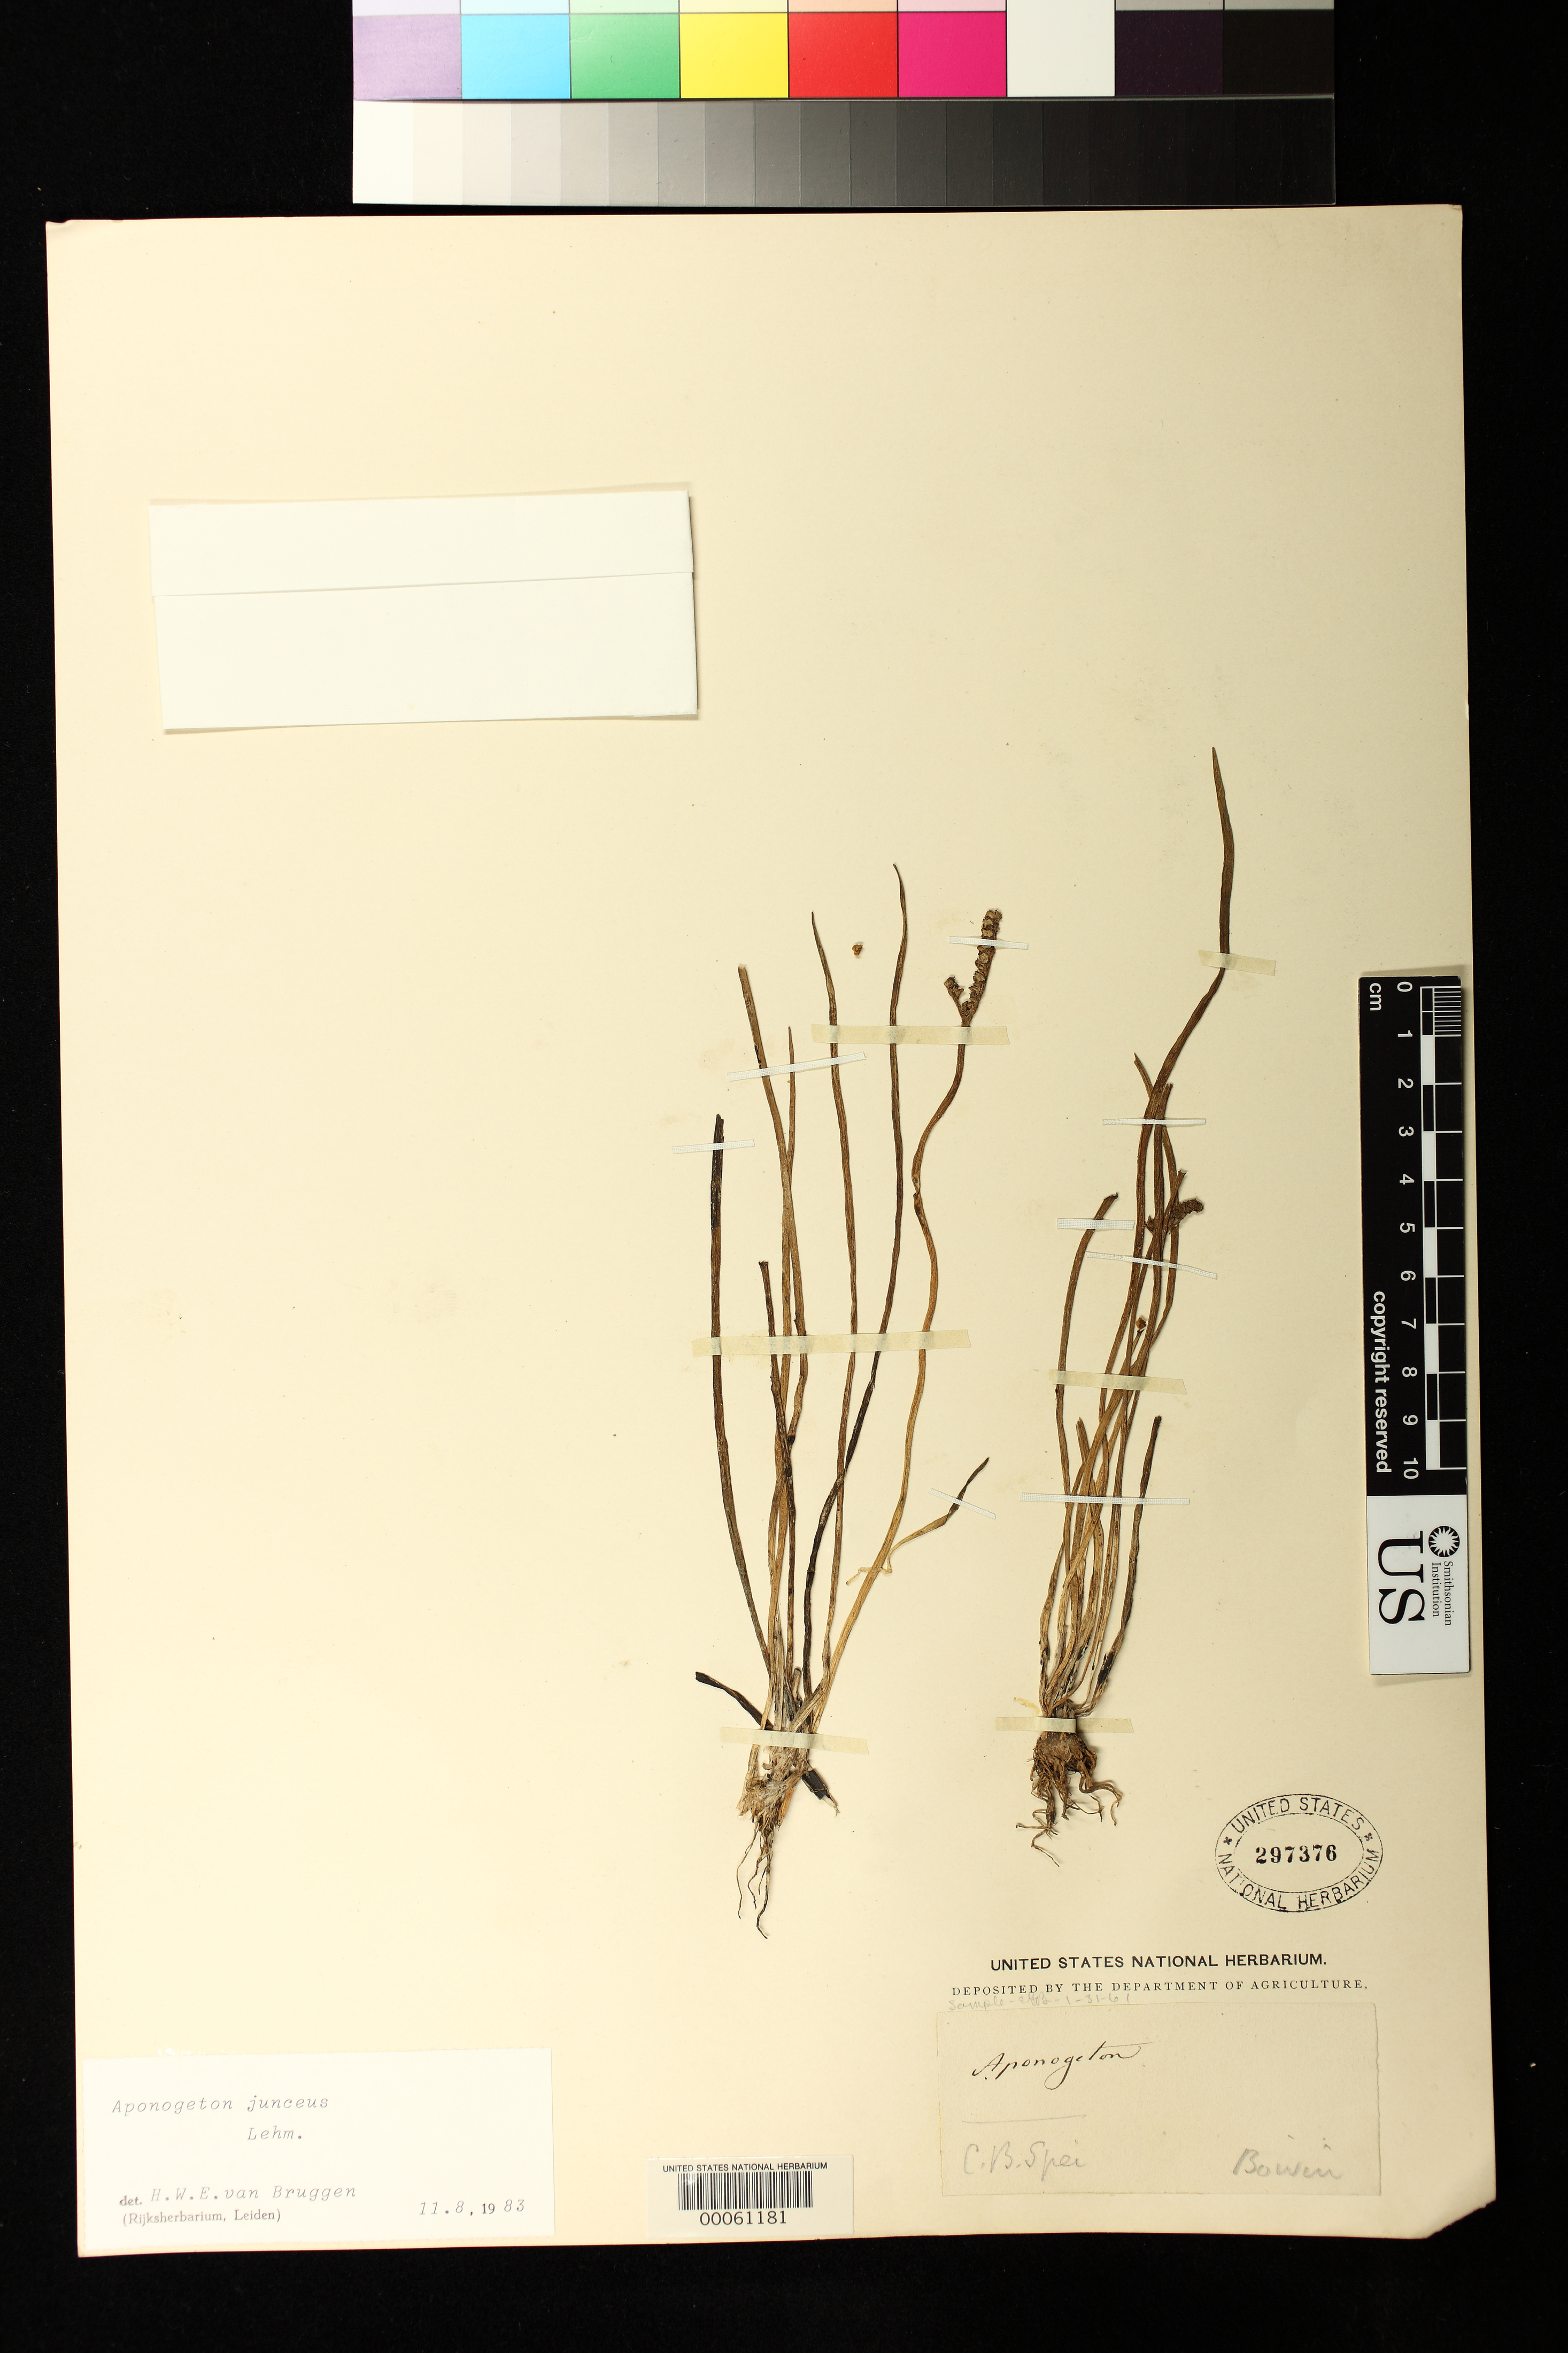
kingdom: Plantae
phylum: Tracheophyta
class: Liliopsida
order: Alismatales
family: Aponogetonaceae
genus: Aponogeton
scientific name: Aponogeton junceus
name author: Lehm.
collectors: -- Bowin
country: South Africa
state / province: Western Cape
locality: The Cape of Good Hope [as C. B. Spei (Capite Bonae Spei)]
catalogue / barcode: US 297376